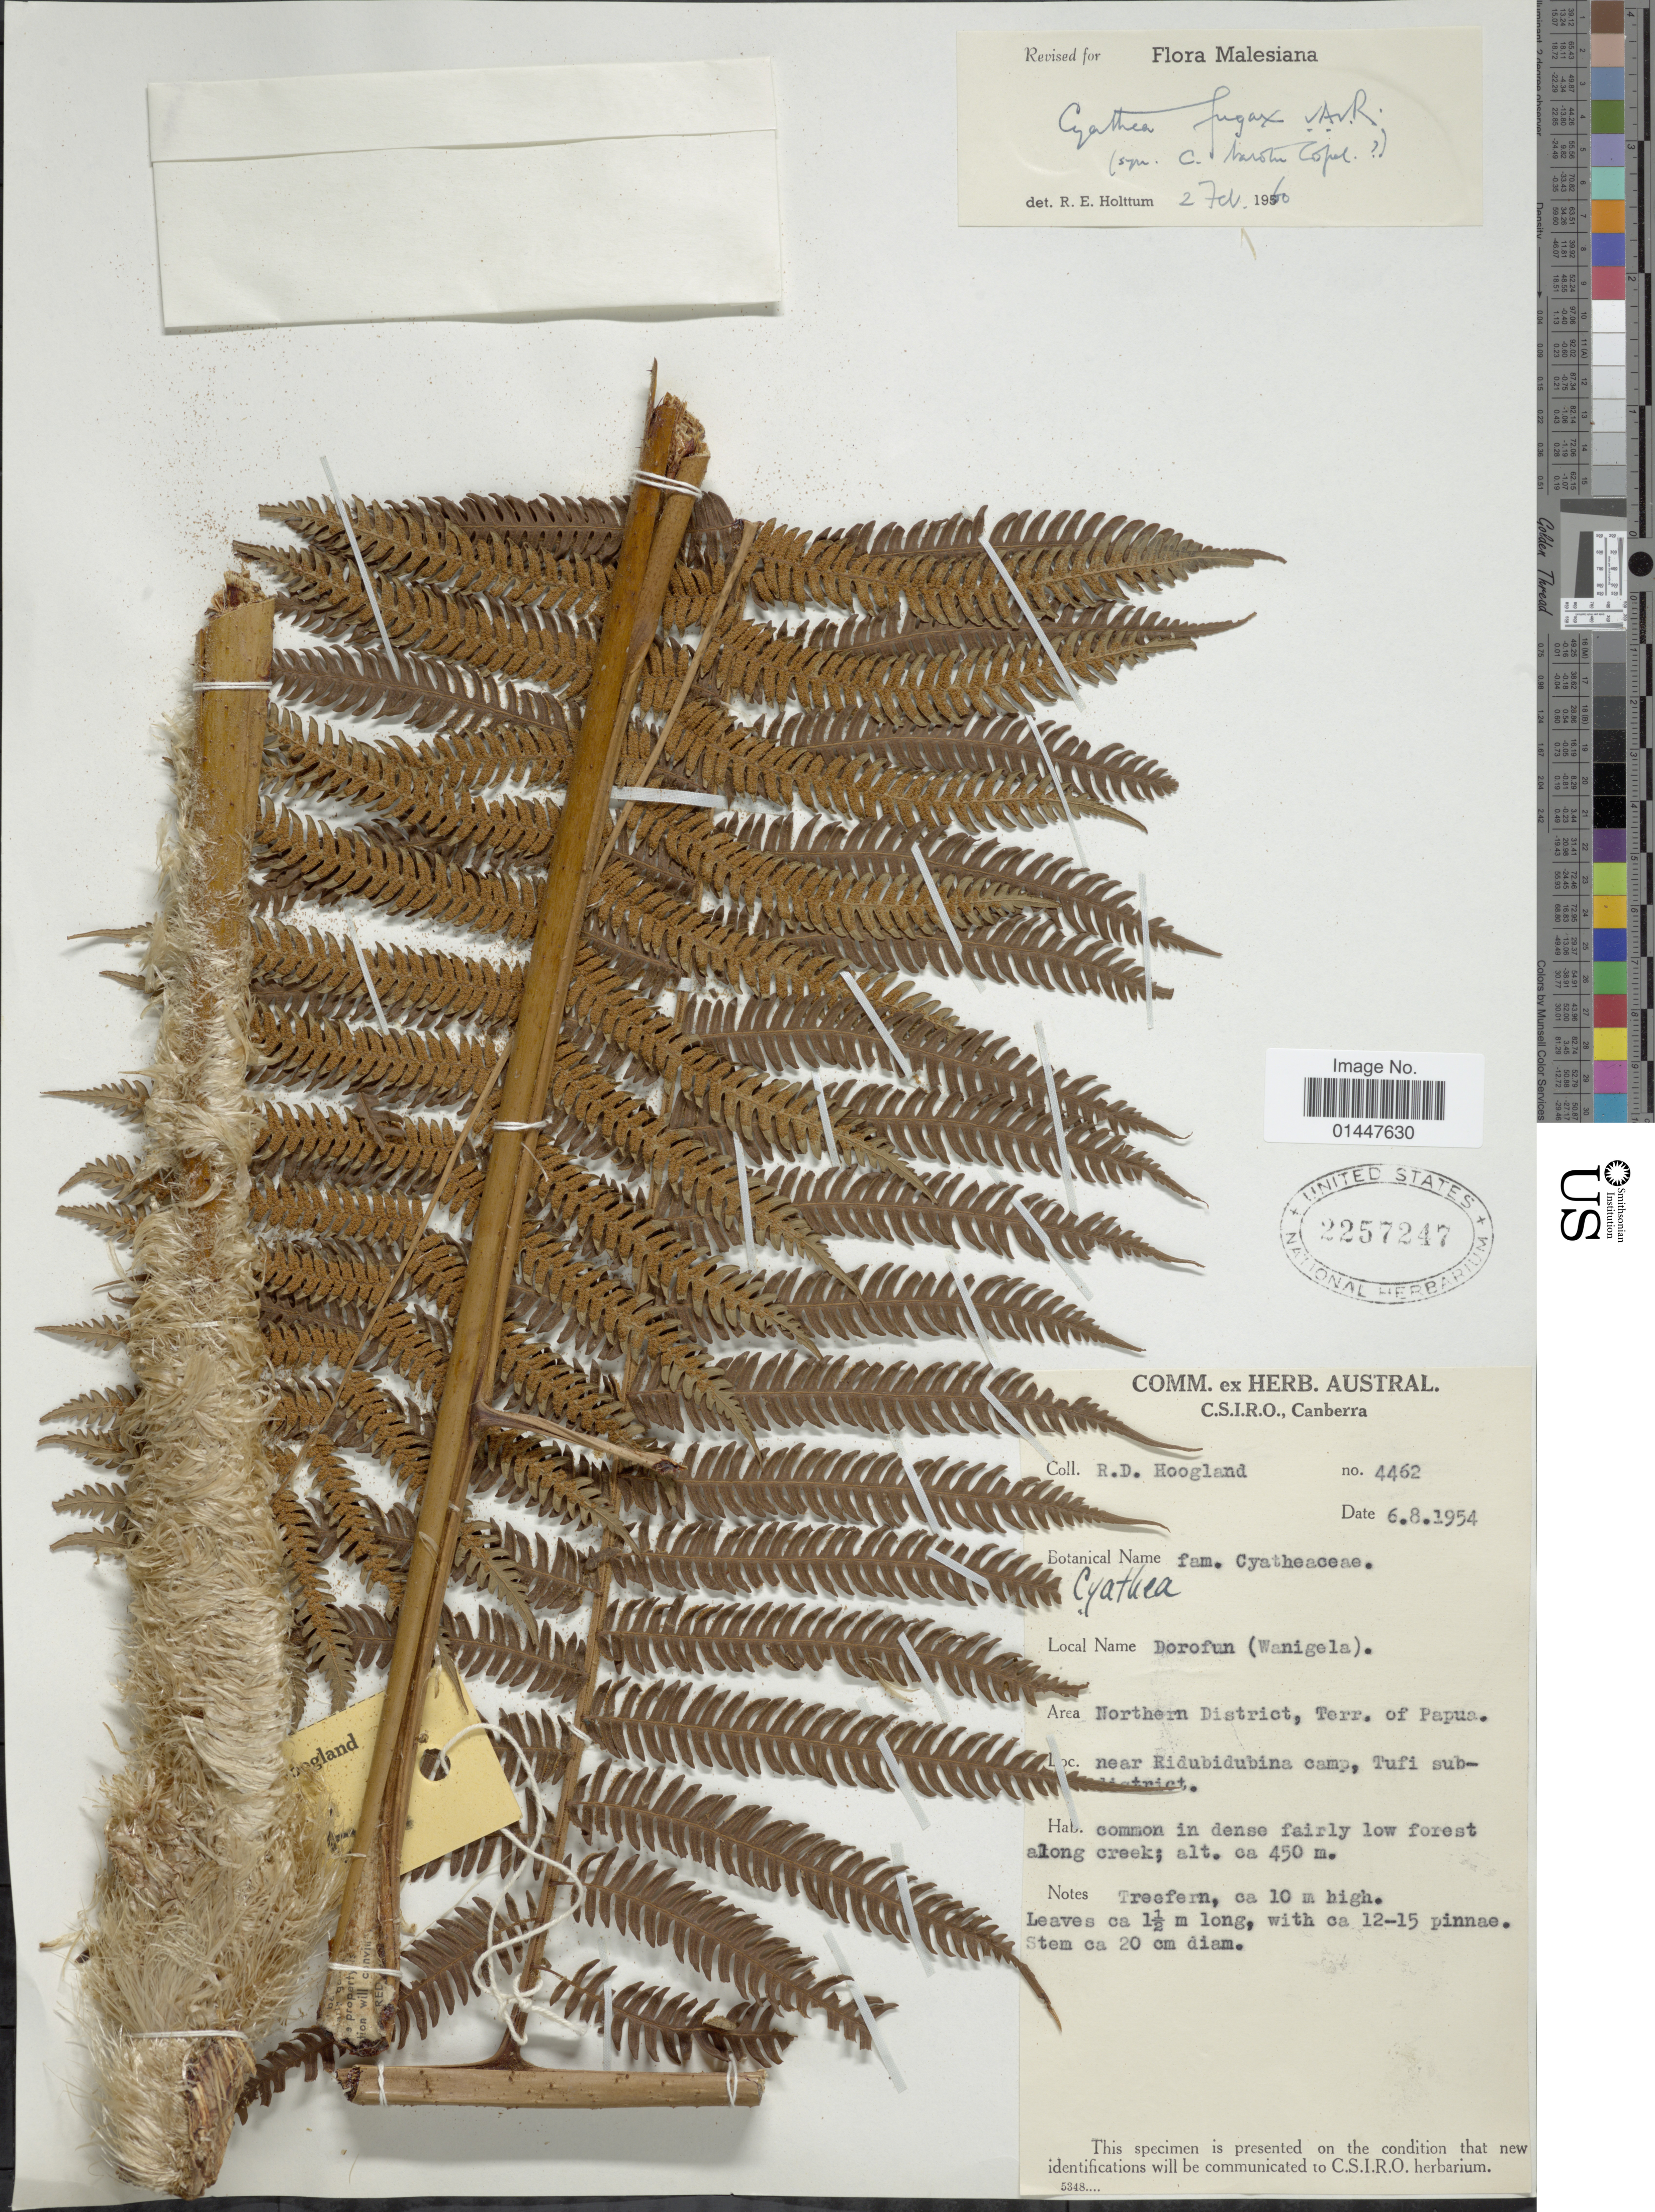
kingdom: Plantae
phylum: Tracheophyta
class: Polypodiopsida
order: Cyatheales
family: Cyatheaceae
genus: Sphaeropteris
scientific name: Sphaeropteris fugax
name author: (Alderw.) R.M. Tryon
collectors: R. D. Hoogland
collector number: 4462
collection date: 1954-08-06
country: Papua New Guinea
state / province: Northern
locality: Northern District, Terr. of Papua. Near Ridubidubina camp, Tufi sub- [illegible text]. common in dense fairly low forest along creek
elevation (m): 450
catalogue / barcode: US 2257247